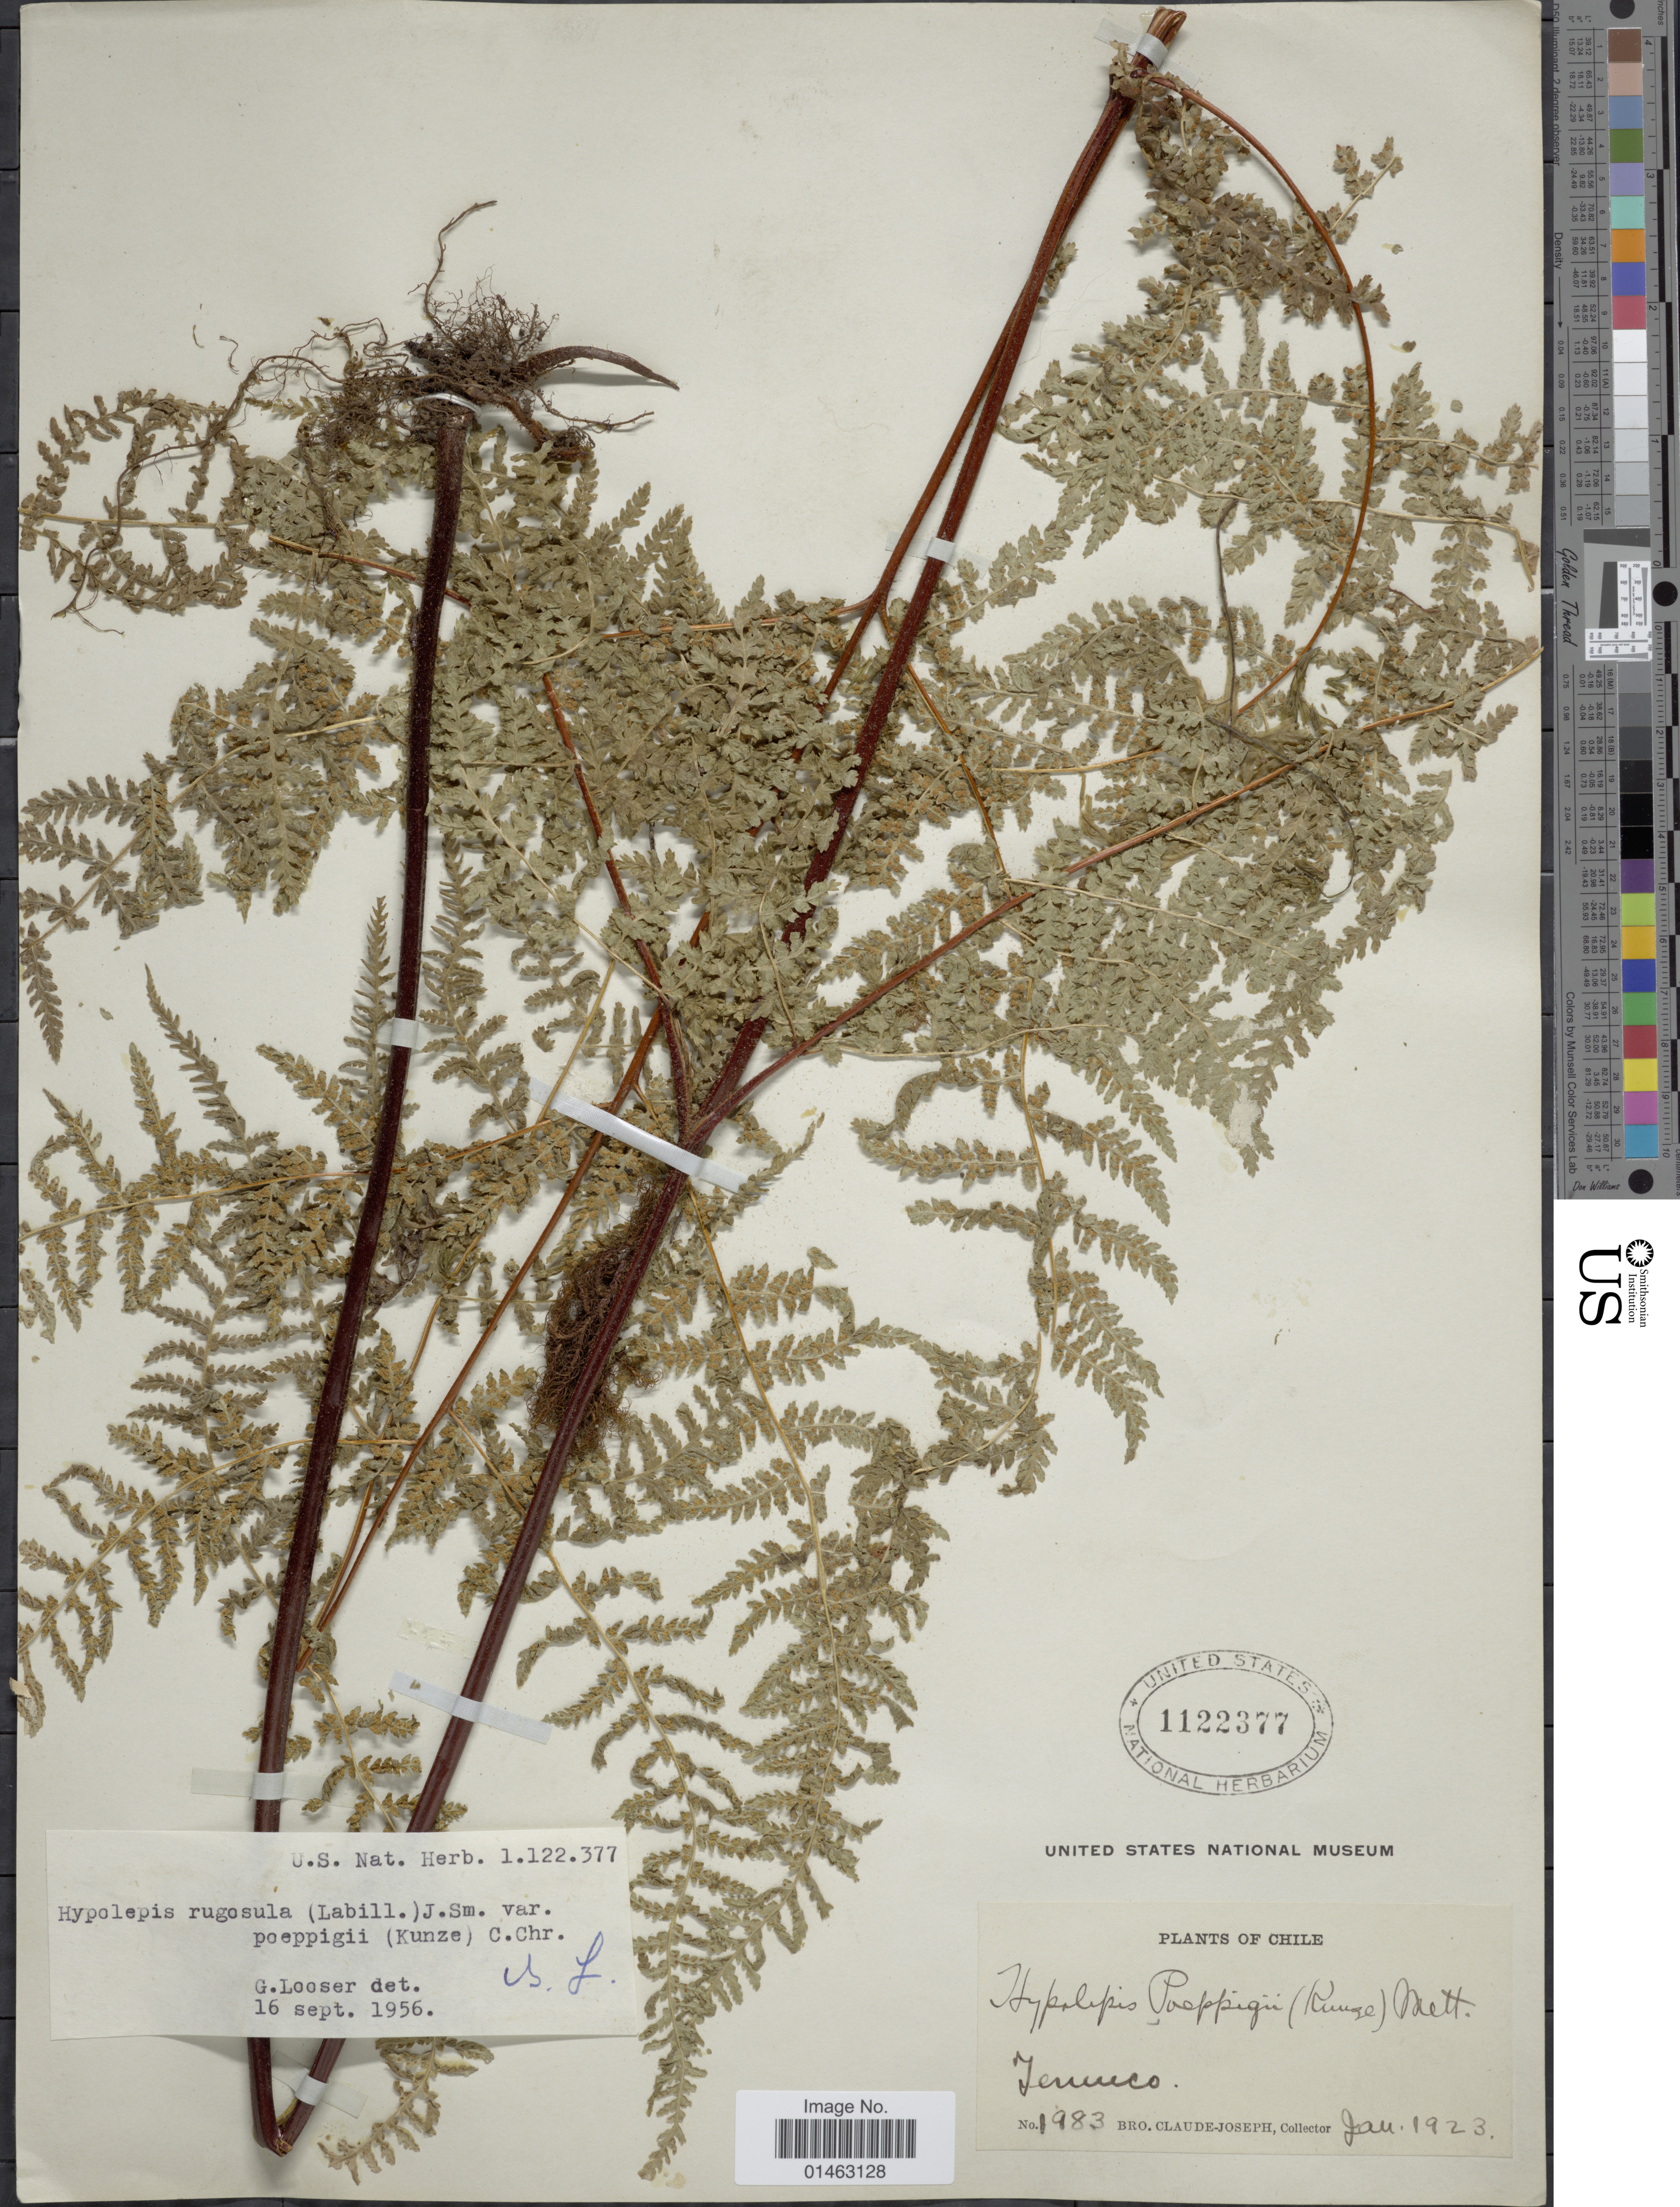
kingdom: Plantae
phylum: Tracheophyta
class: Polypodiopsida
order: Polypodiales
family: Dennstaedtiaceae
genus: Hypolepis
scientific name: Hypolepis rugosula var. poeppigii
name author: C. Chr. ex Skottsb.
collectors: Bro. Claude-Joseph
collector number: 1983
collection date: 1923-01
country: Chile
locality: Jenuco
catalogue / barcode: US 1122377